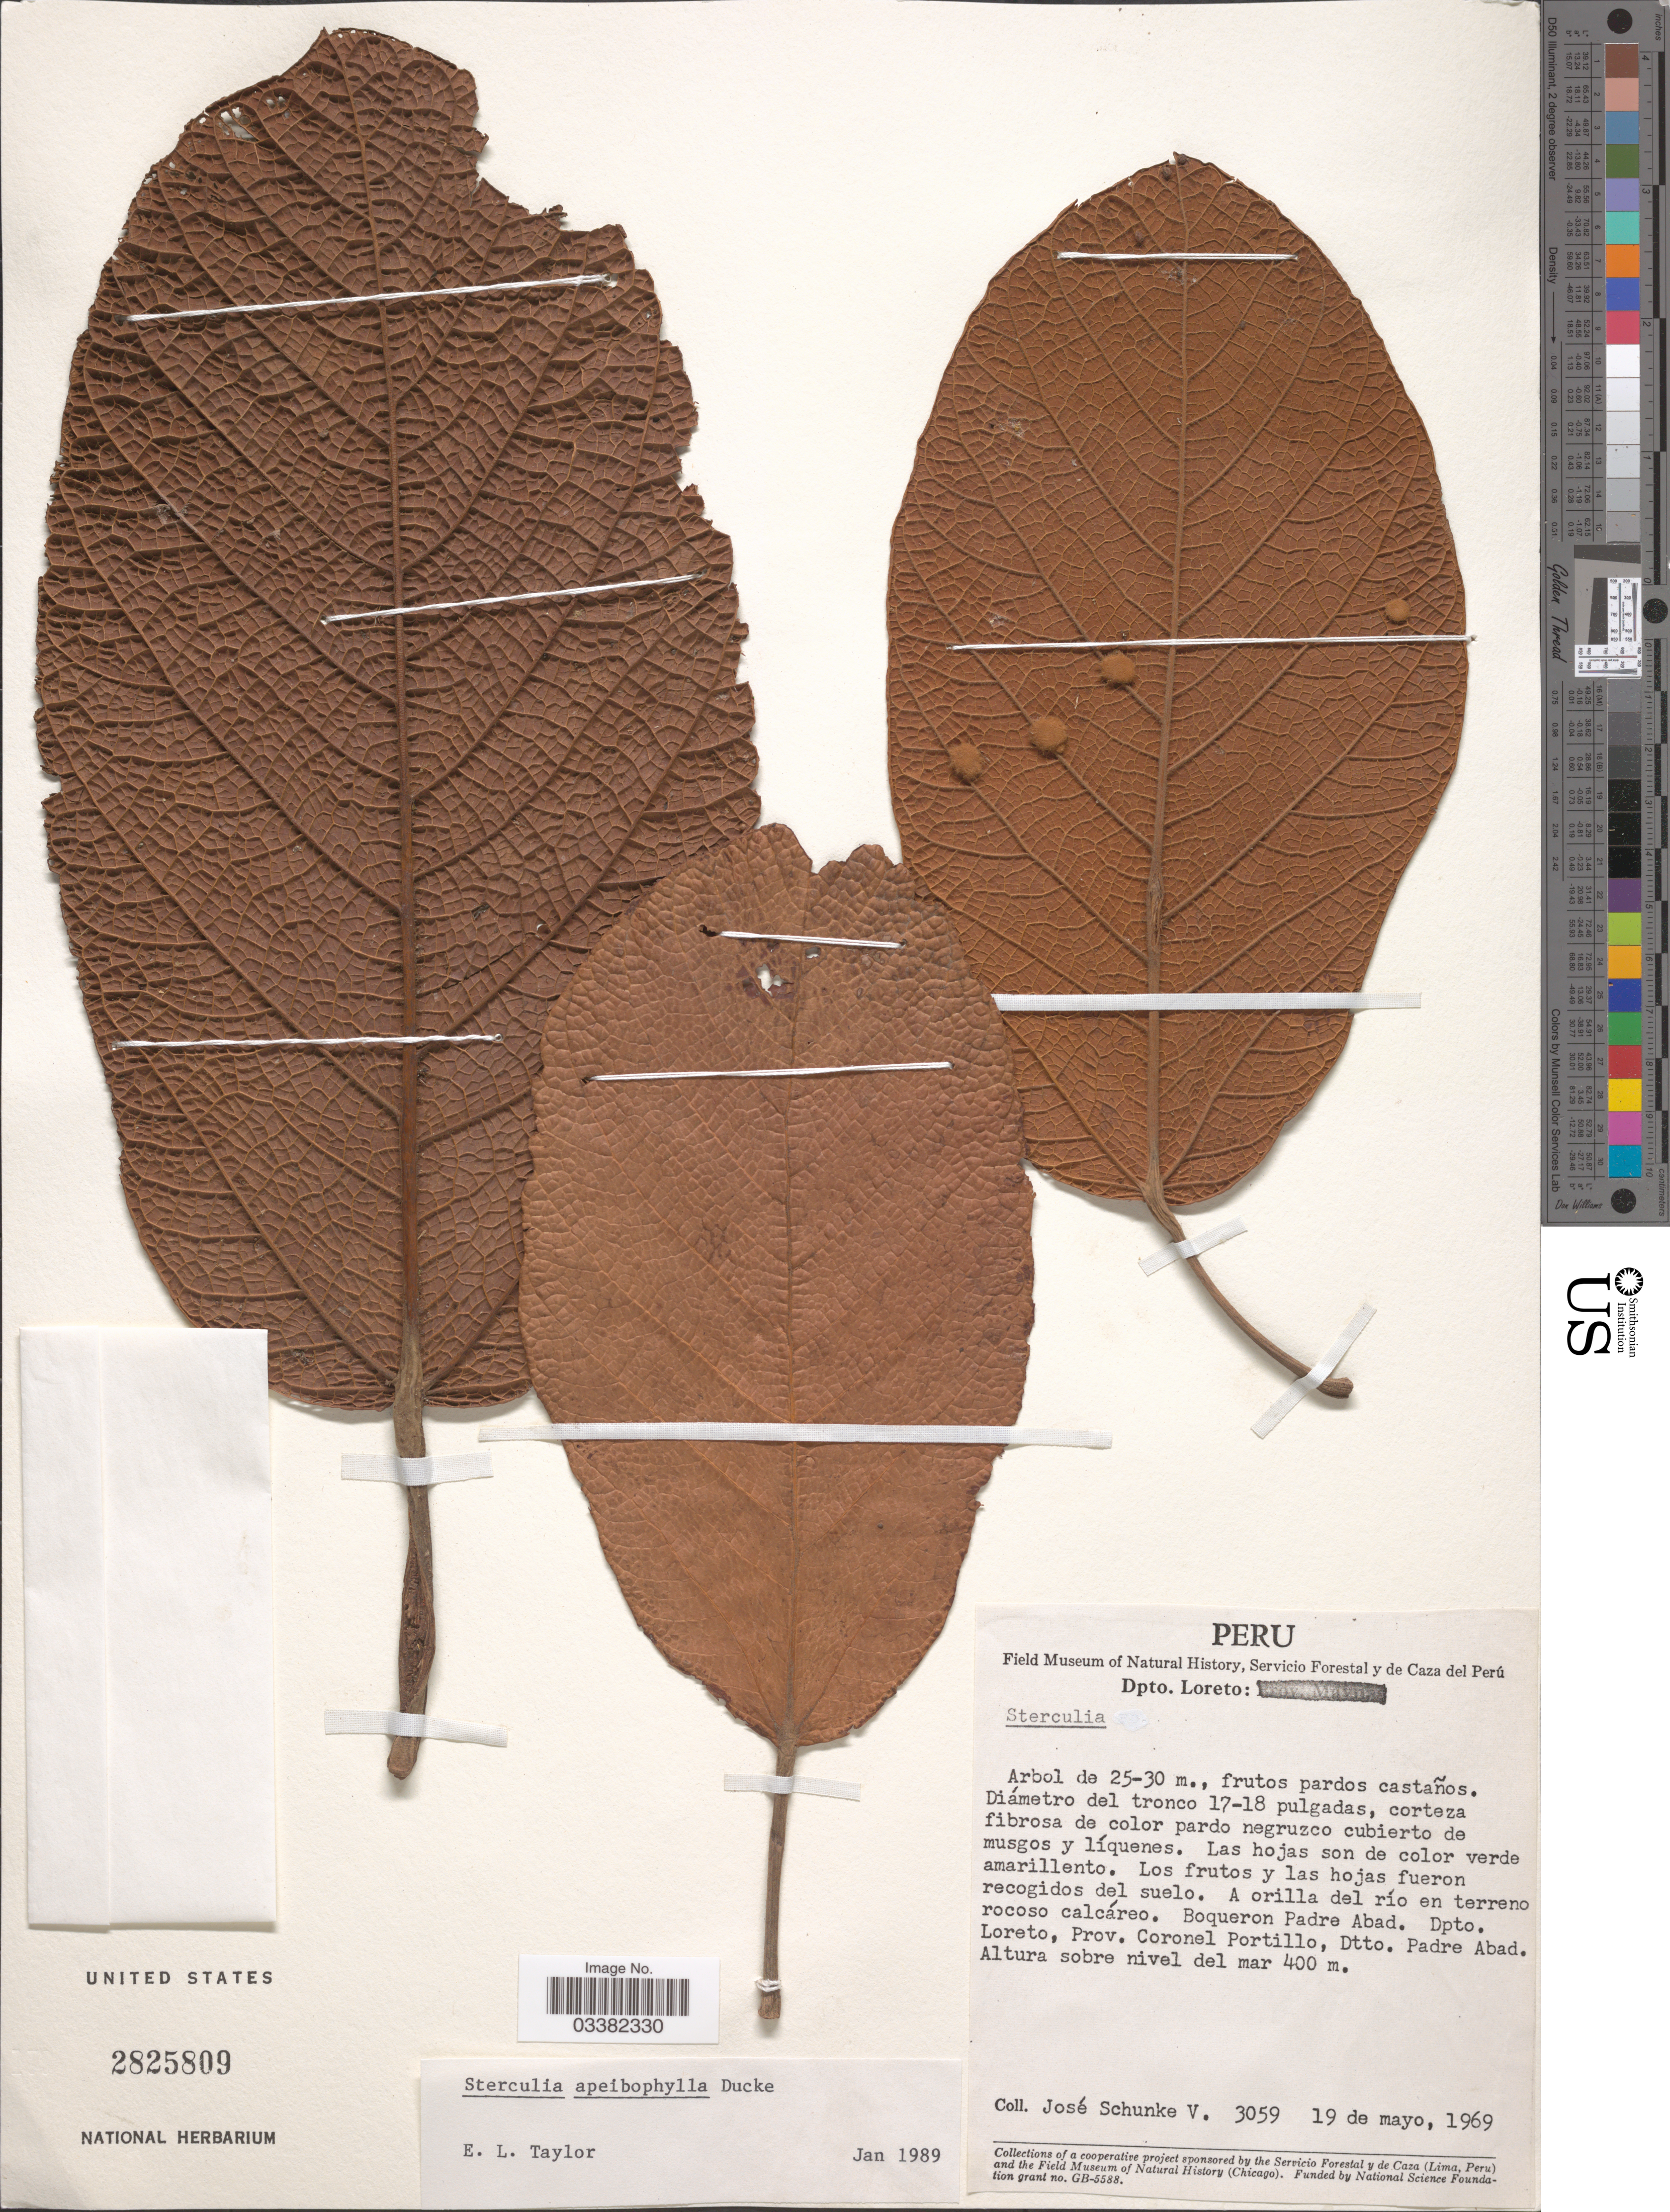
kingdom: Plantae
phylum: Tracheophyta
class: Magnoliopsida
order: Malvales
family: Malvaceae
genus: Sterculia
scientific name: Sterculia apeibophylla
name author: Ducke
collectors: J. Schunke Vigo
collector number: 3059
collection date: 1969-05-19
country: Peru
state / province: Loreto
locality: Dpto. Loreto: Boqueron Padre Abad. Prov. Coronel Portillo, Dtto. Padre Abad.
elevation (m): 400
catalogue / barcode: US 2825809